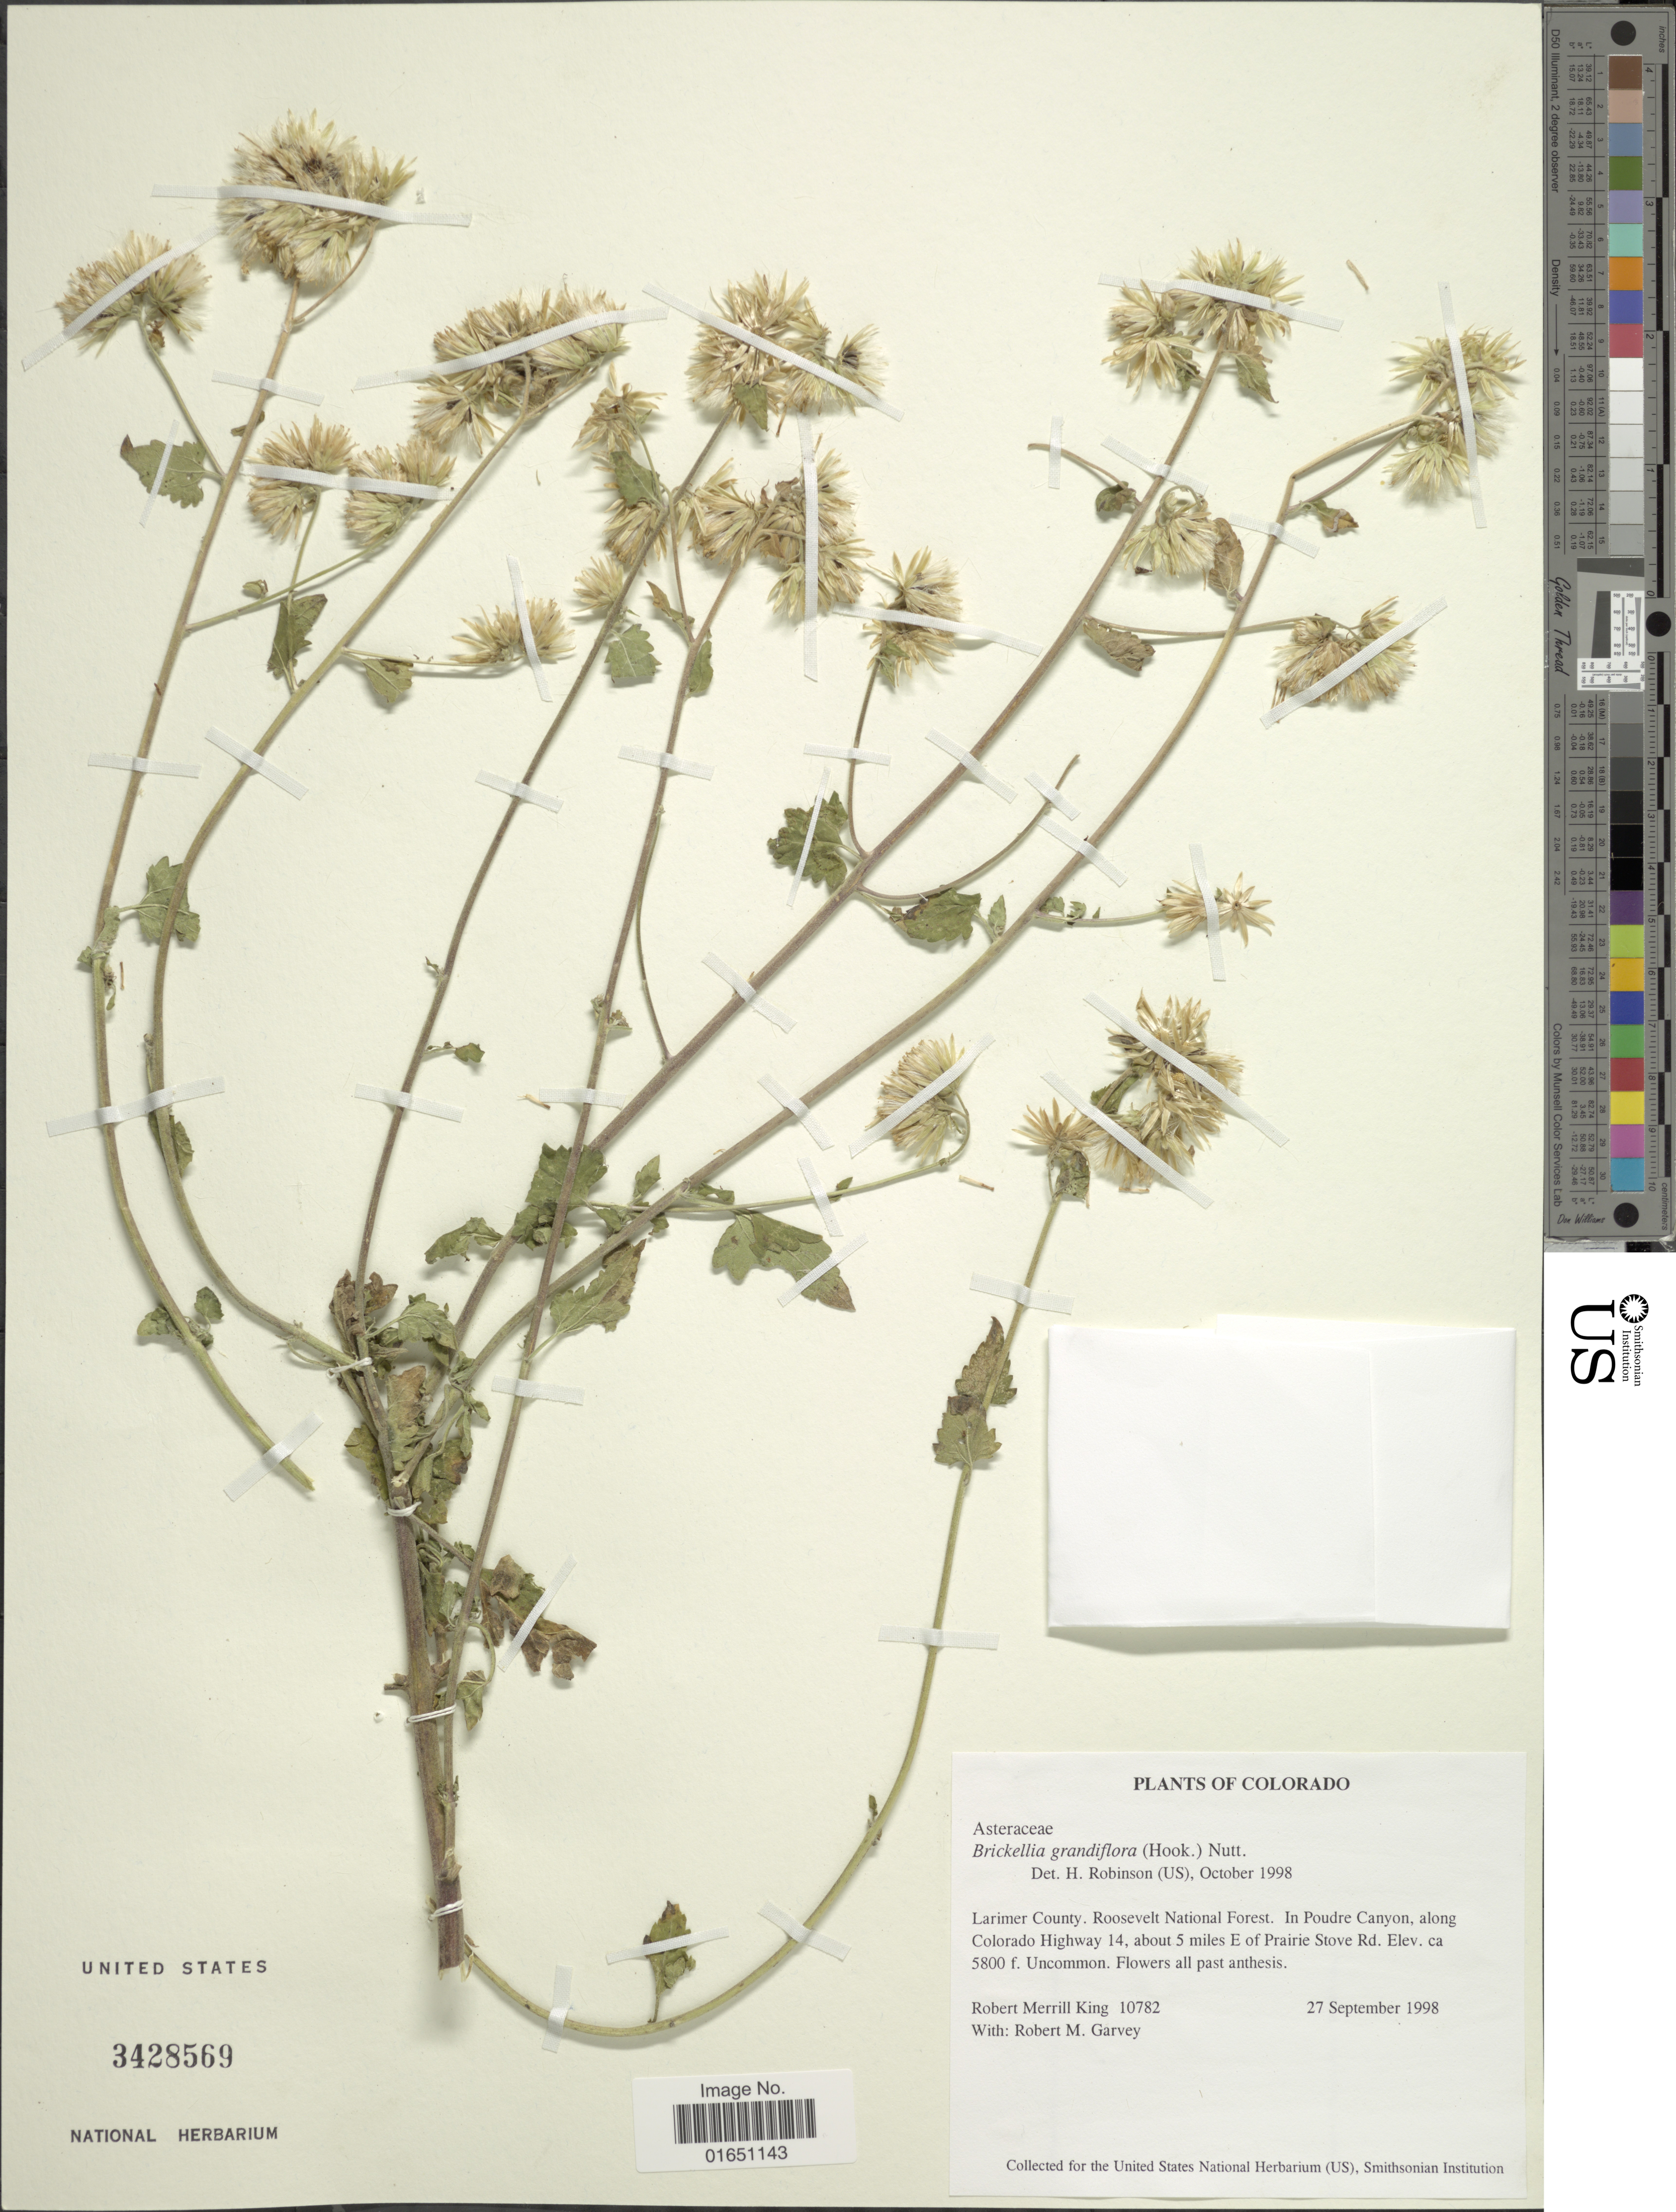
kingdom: Plantae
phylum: Tracheophyta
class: Magnoliopsida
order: Asterales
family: Asteraceae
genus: Brickellia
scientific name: Brickellia grandiflora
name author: (Hook.) Nutt.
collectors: R. M. King & R. Garvey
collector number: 10782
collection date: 1998-09-27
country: United States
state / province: Colorado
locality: Larimer County, Roosevelt National Forest, In Poudre Canyon, along Colorado Highway 14, about 5 miles E of Prairie Stove Rd.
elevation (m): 1768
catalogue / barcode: US 3428569